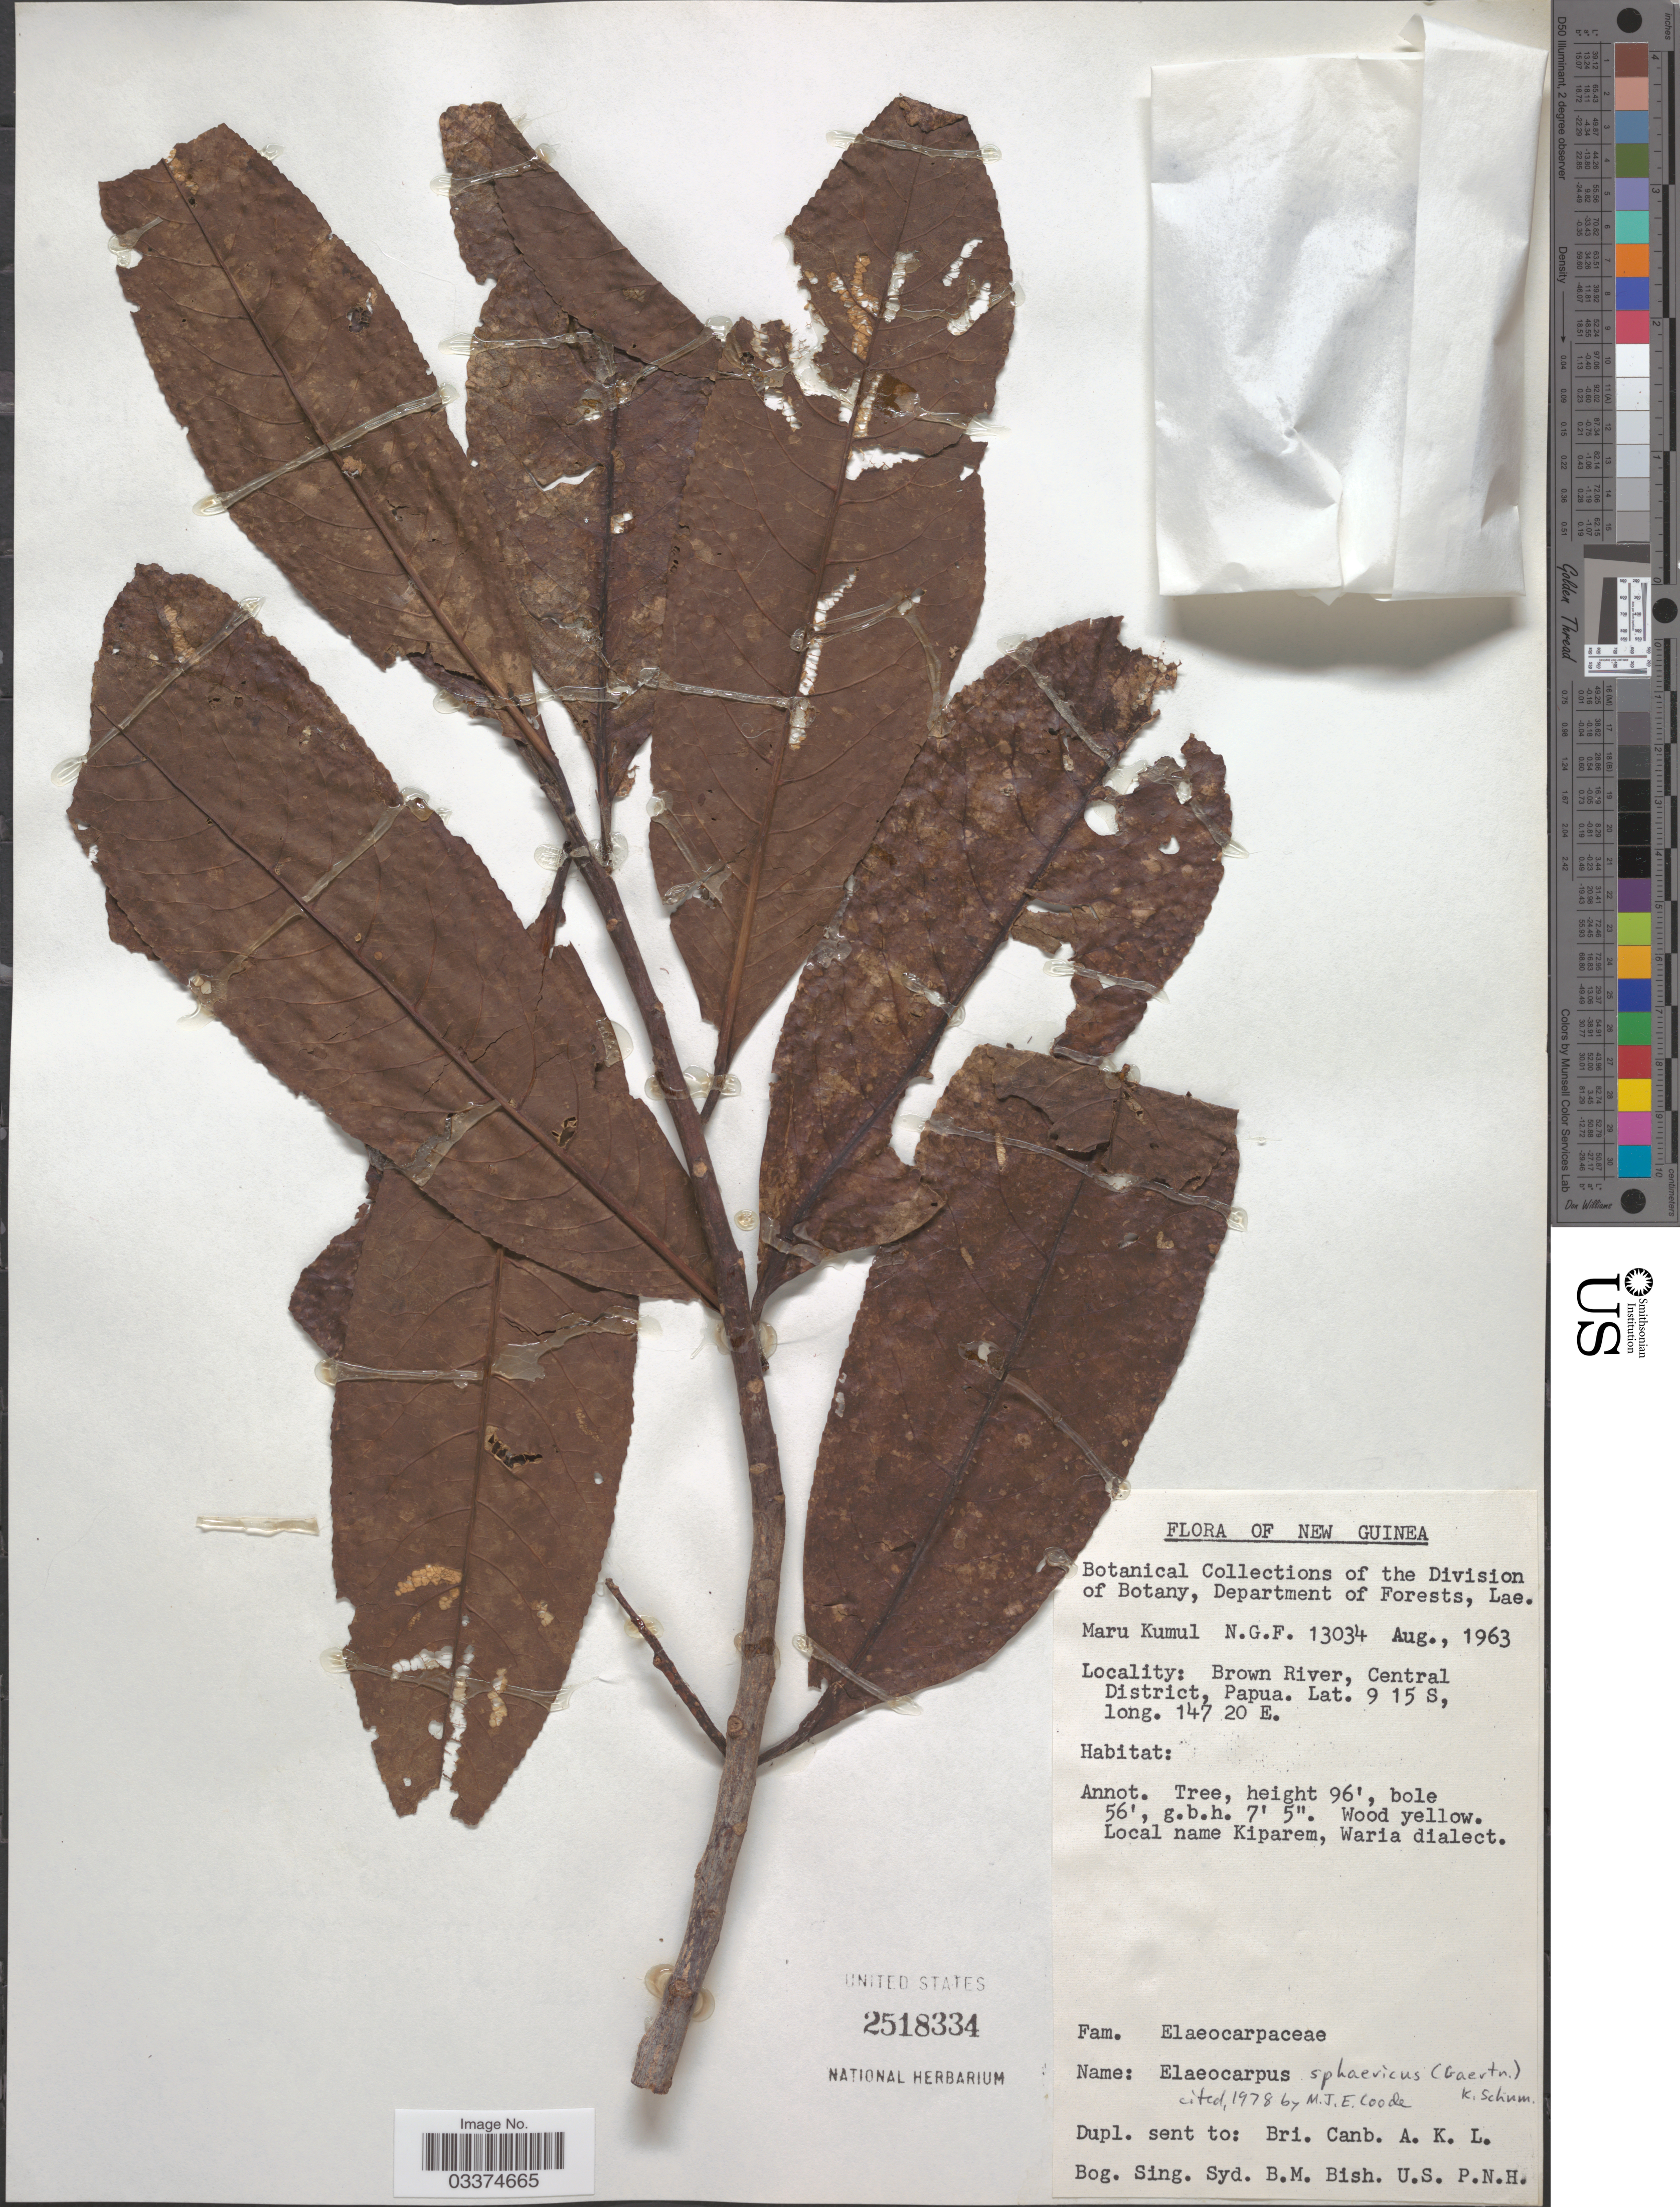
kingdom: Plantae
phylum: Tracheophyta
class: Magnoliopsida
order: Oxalidales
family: Elaeocarpaceae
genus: Elaeocarpus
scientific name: Elaeocarpus angustifolius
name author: Blume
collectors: M. Kumul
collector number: NGF13034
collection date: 1963-08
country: Papua New Guinea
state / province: Central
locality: New Guinea, Brown River, Central District, Papua.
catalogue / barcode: US 2518334